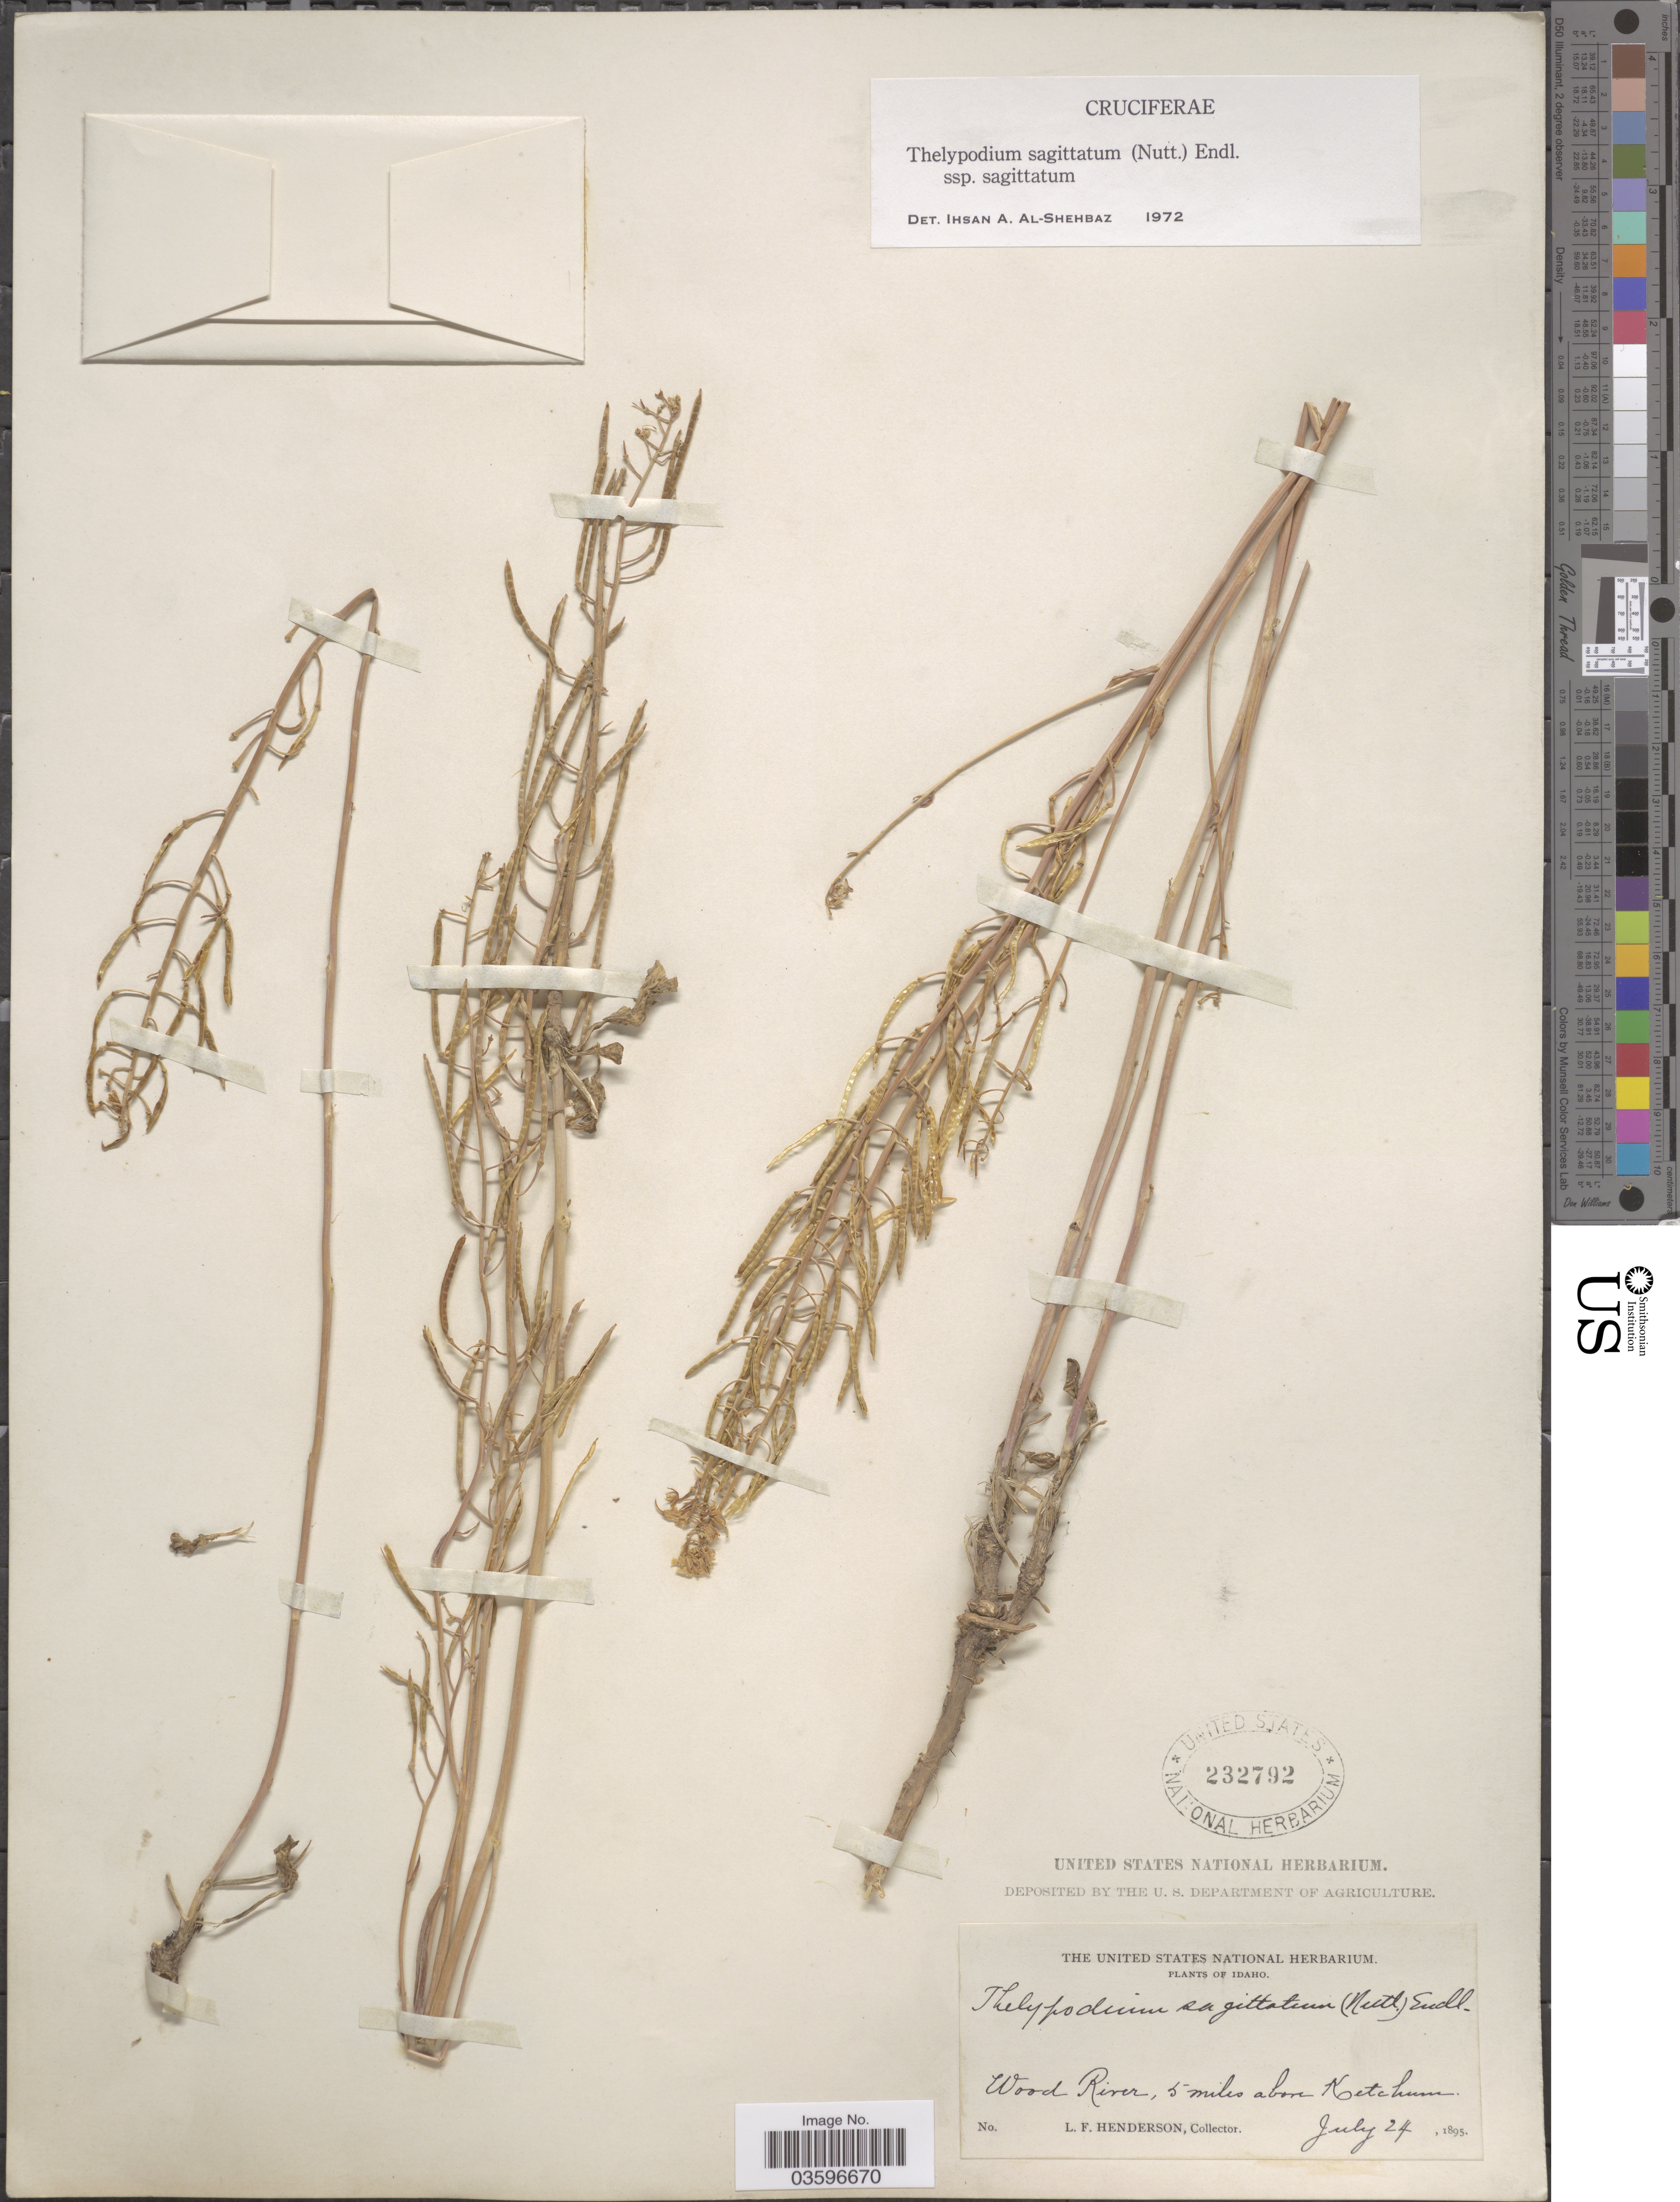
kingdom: Plantae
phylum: Tracheophyta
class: Magnoliopsida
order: Brassicales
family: Brassicaceae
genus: Thelypodium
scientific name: Thelypodium sagittatum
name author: (Nutt.) Endl.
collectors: L. Henderson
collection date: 1895-07-24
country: United States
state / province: Idaho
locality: Wood River, 5 miles above Ketchum.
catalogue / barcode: US 232792